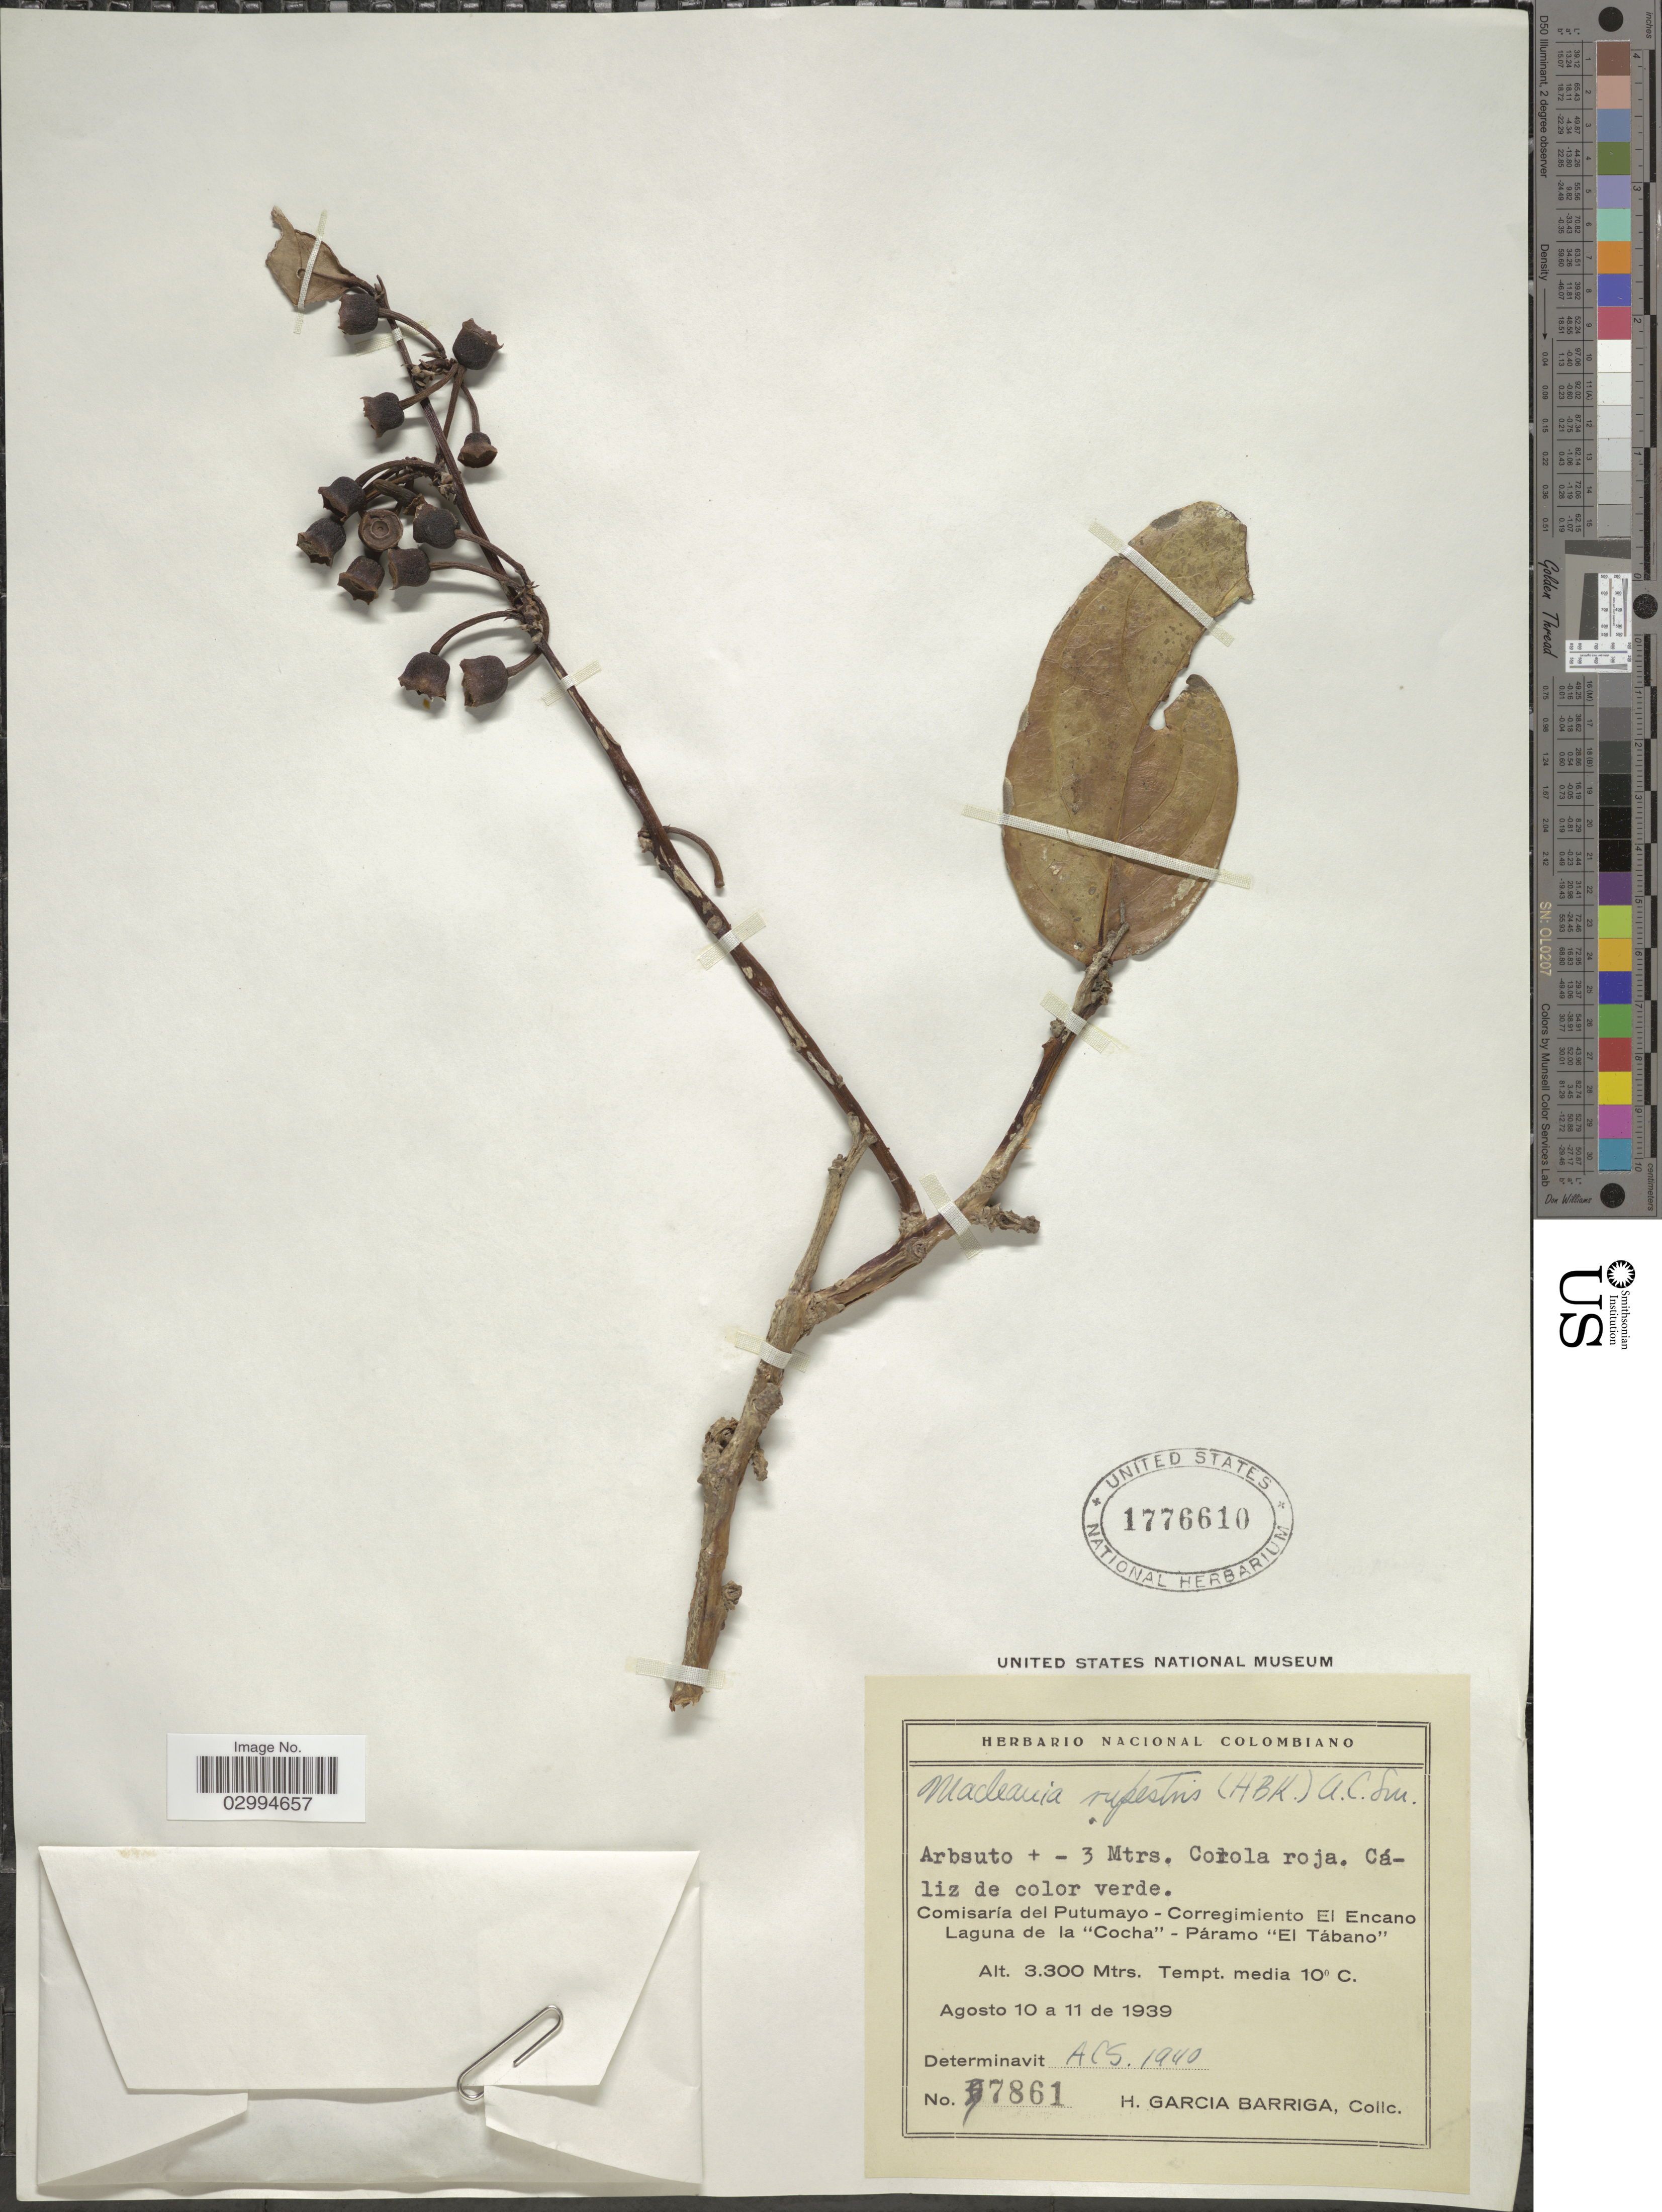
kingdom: Plantae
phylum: Tracheophyta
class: Magnoliopsida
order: Ericales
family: Ericaceae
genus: Macleania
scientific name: Macleania rupestris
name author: (Kunth) A.C. Sm.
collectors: H. García Barriga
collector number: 7861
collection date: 1939-08-10/1939-08-11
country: Colombia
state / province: Putumayo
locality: Comisaría del Putumayo - Corregimiento El Encano Laguna de la "Cocha" - Páramo "El Tábano".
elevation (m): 3300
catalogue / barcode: US 1776610